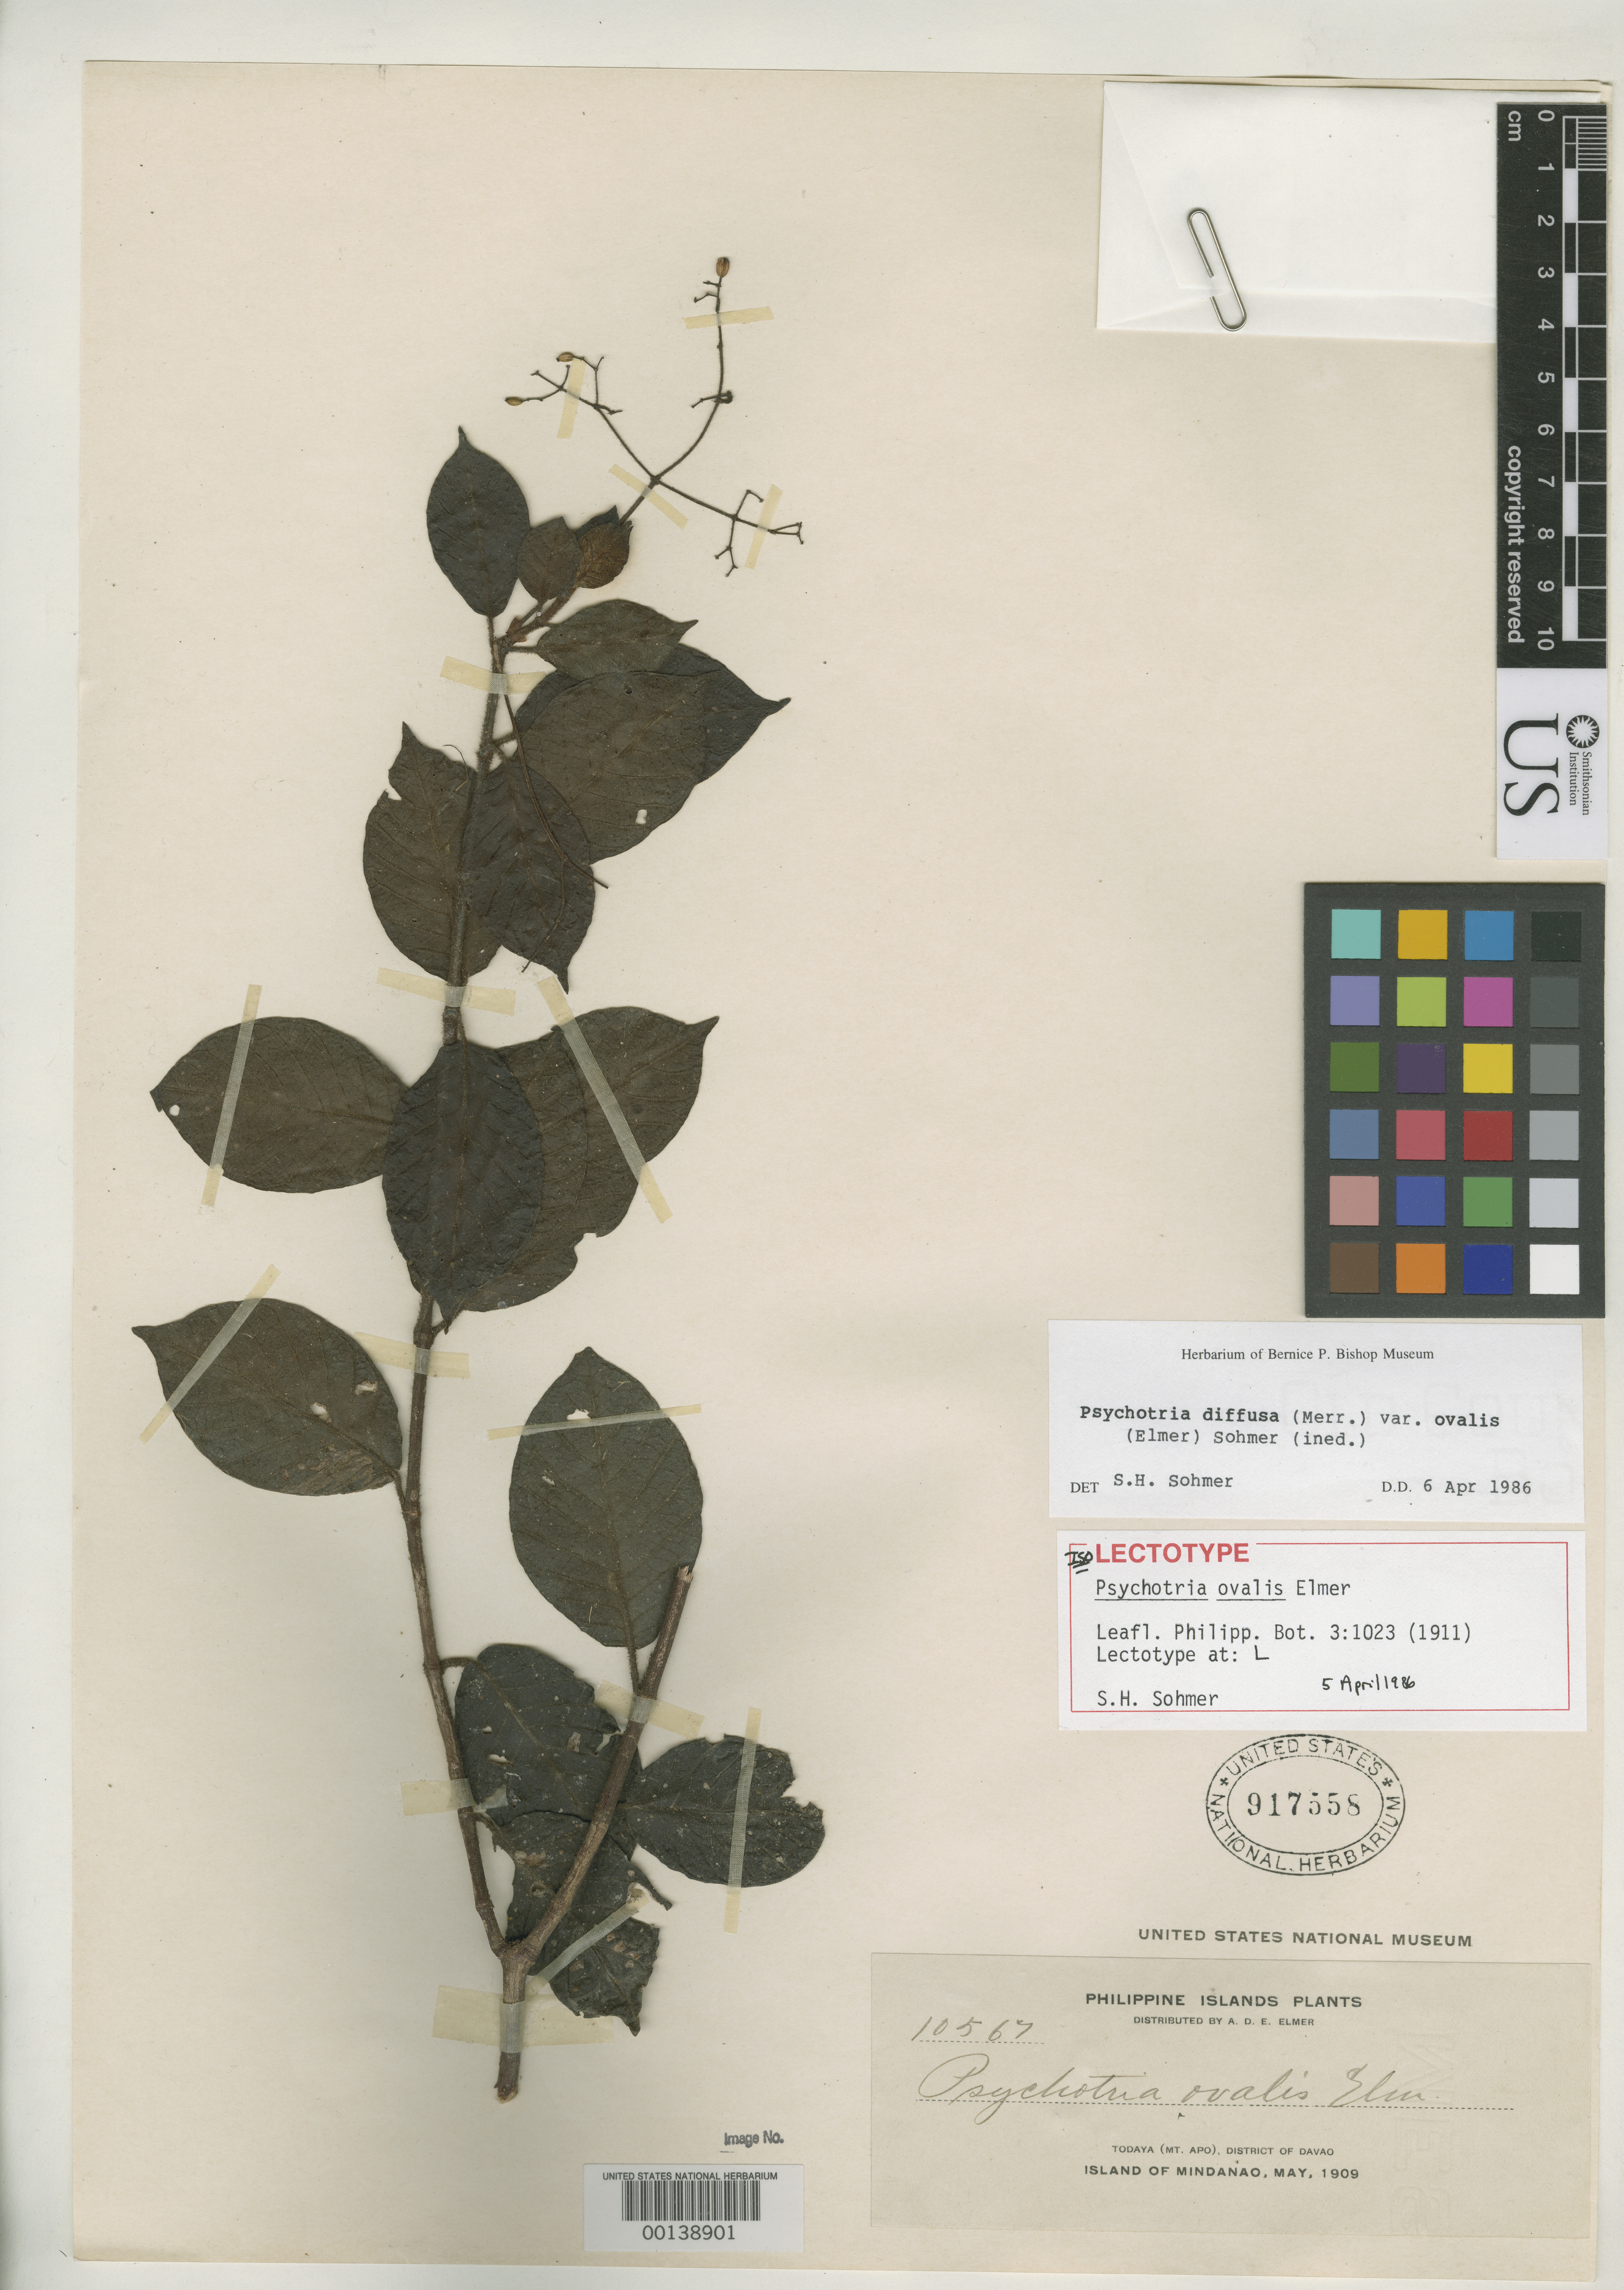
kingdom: Plantae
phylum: Tracheophyta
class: Magnoliopsida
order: Gentianales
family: Rubiaceae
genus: Psychotria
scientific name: Psychotria ovalis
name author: Elmer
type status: Isotype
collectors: A. D. E. Elmer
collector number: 10567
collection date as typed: May 1909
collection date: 1909-05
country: Philippines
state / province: Davao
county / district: Davao del Sur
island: Mindanao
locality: Todaya, Mt. Apo.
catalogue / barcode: US 917558